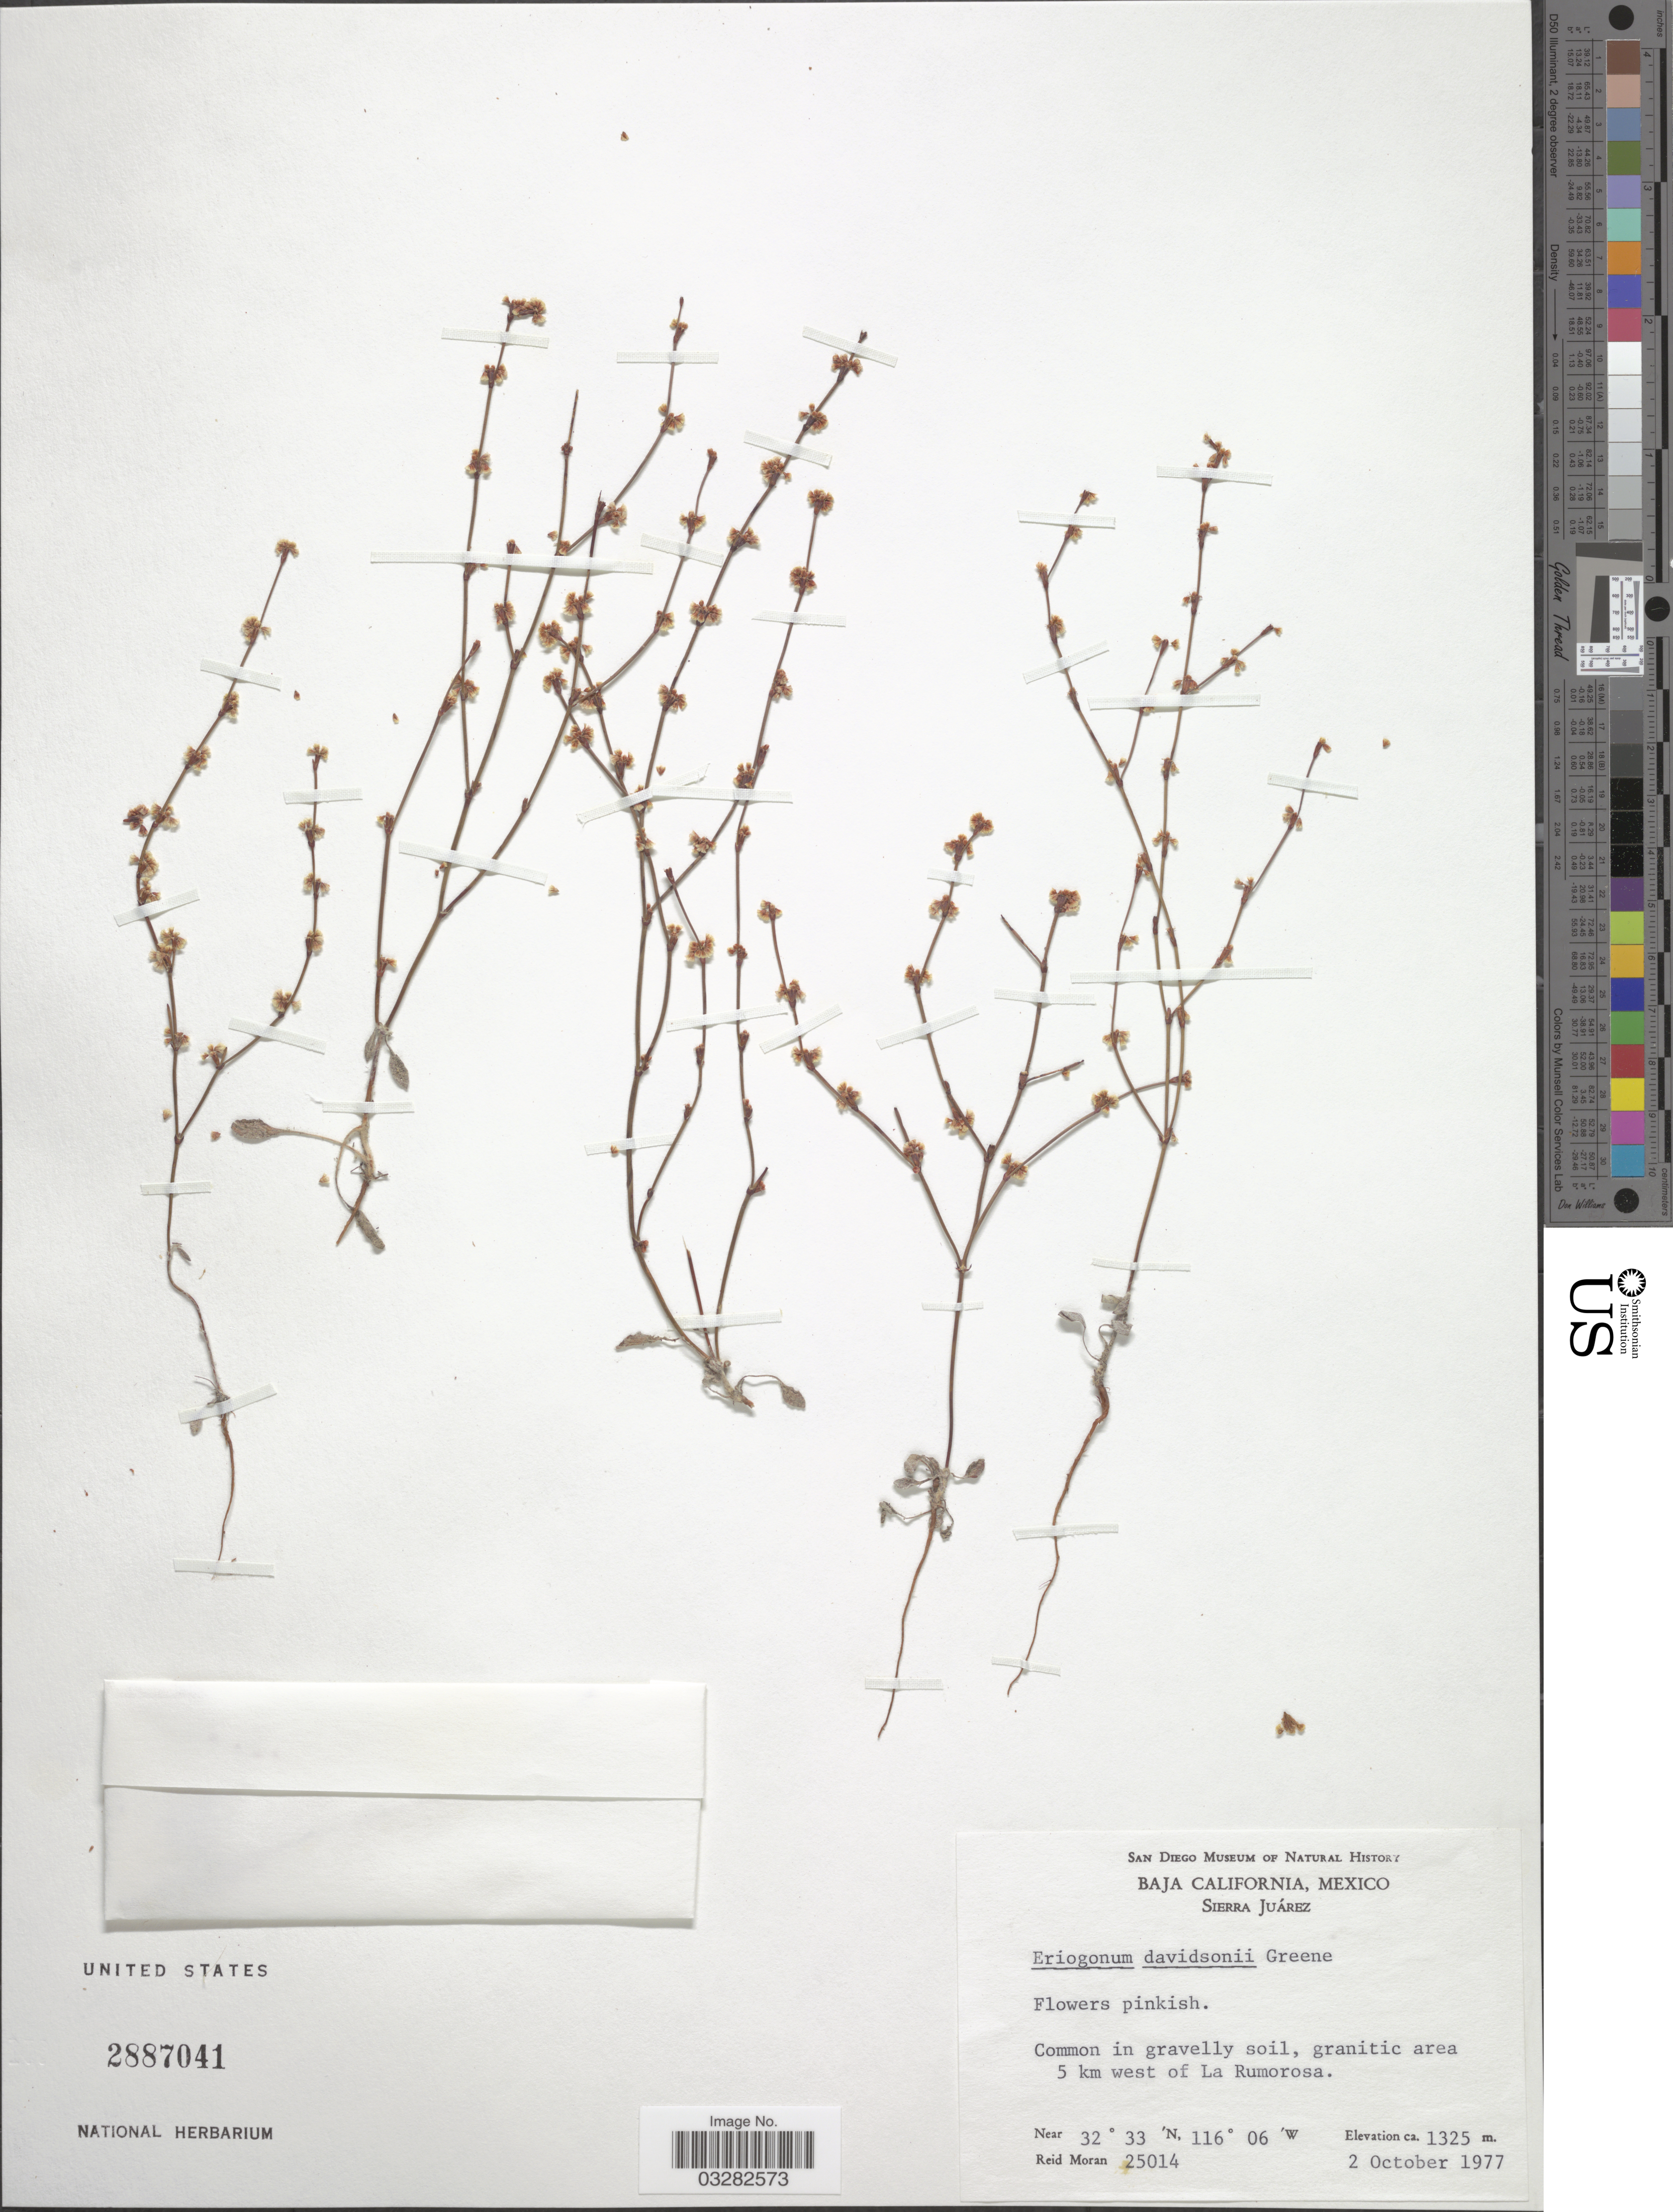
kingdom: Plantae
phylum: Tracheophyta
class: Magnoliopsida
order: Caryophyllales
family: Polygonaceae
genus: Eriogonum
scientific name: Eriogonum davidsonii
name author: Greene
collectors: R. Moran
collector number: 25014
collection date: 1977-10-02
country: Mexico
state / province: Baja California Norte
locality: Sierra Juárez. Granitic area 5 km west of La Rumorosa.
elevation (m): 1325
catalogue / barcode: US 2887041